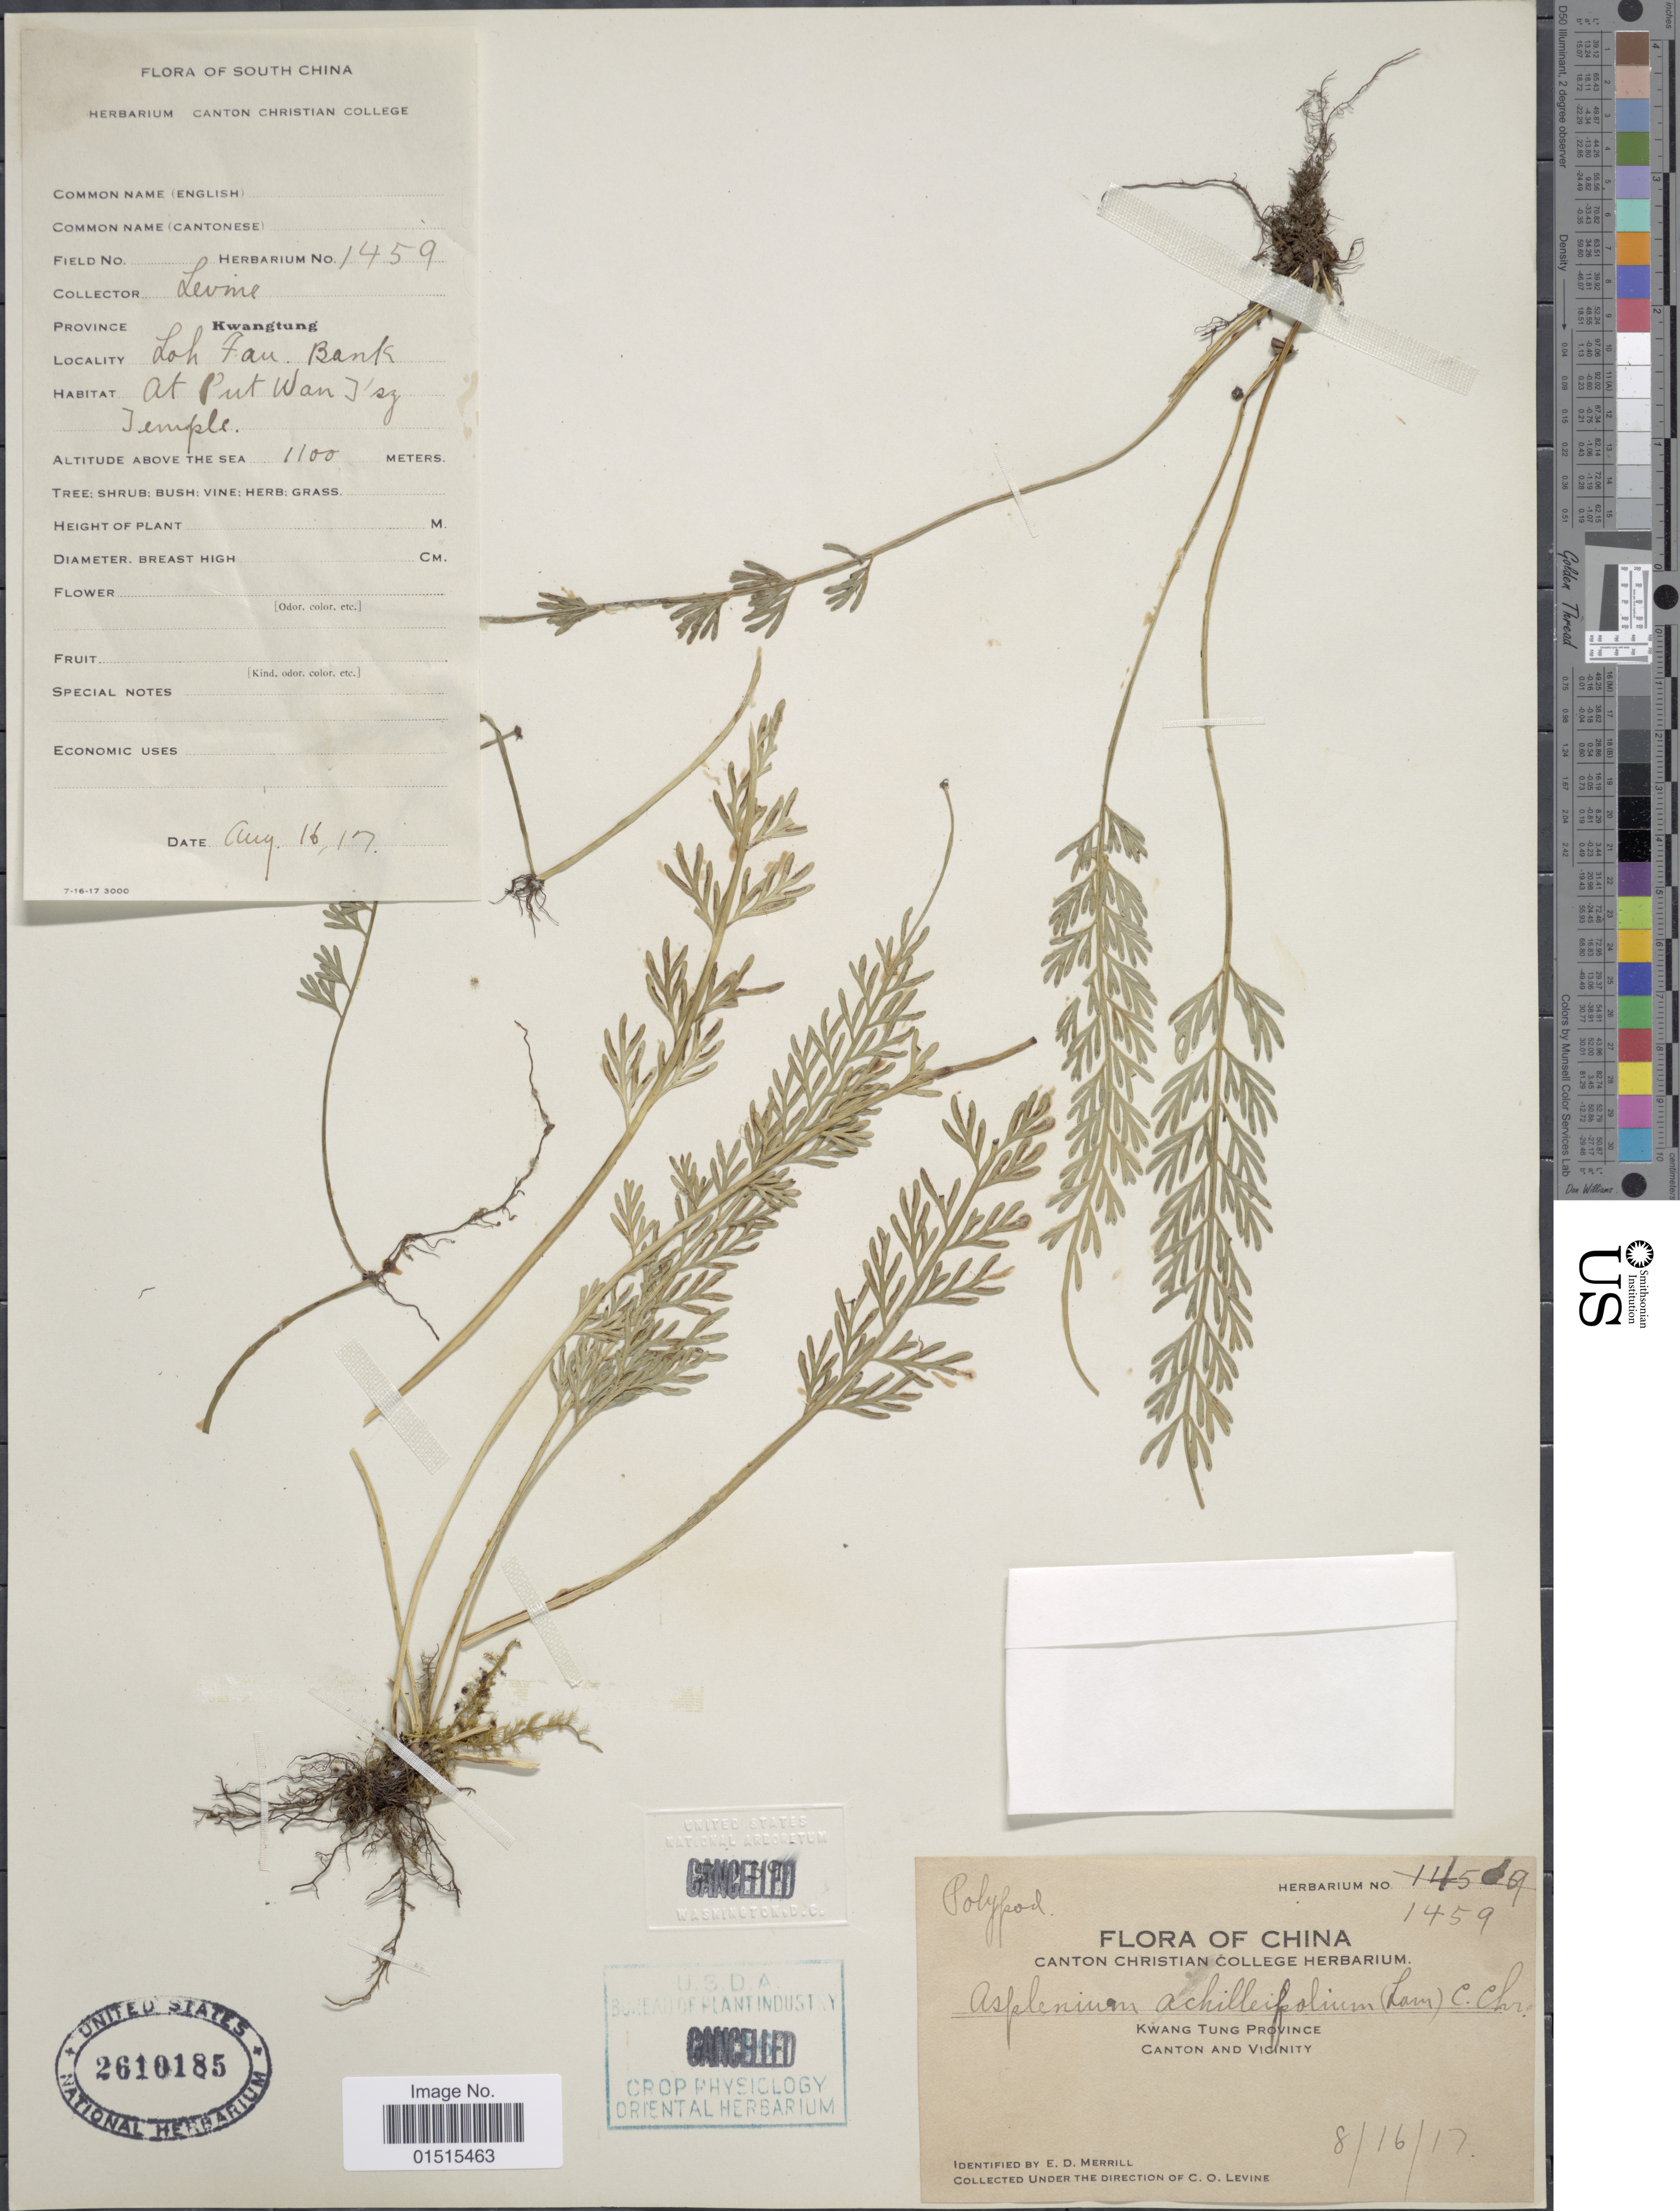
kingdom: Plantae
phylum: Tracheophyta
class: Polypodiopsida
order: Polypodiales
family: Aspleniaceae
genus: Asplenium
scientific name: Asplenium prolongatum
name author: Hook.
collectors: C. O. Levine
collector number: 1459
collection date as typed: Transcribed d/m/y: 16/8/17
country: China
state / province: Guangdong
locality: Kwangtung Province, Canton and Vicinity, loh Fau Bank, At Put Wan T'sz Temple [interpreted]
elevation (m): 1100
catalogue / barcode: US 2610185